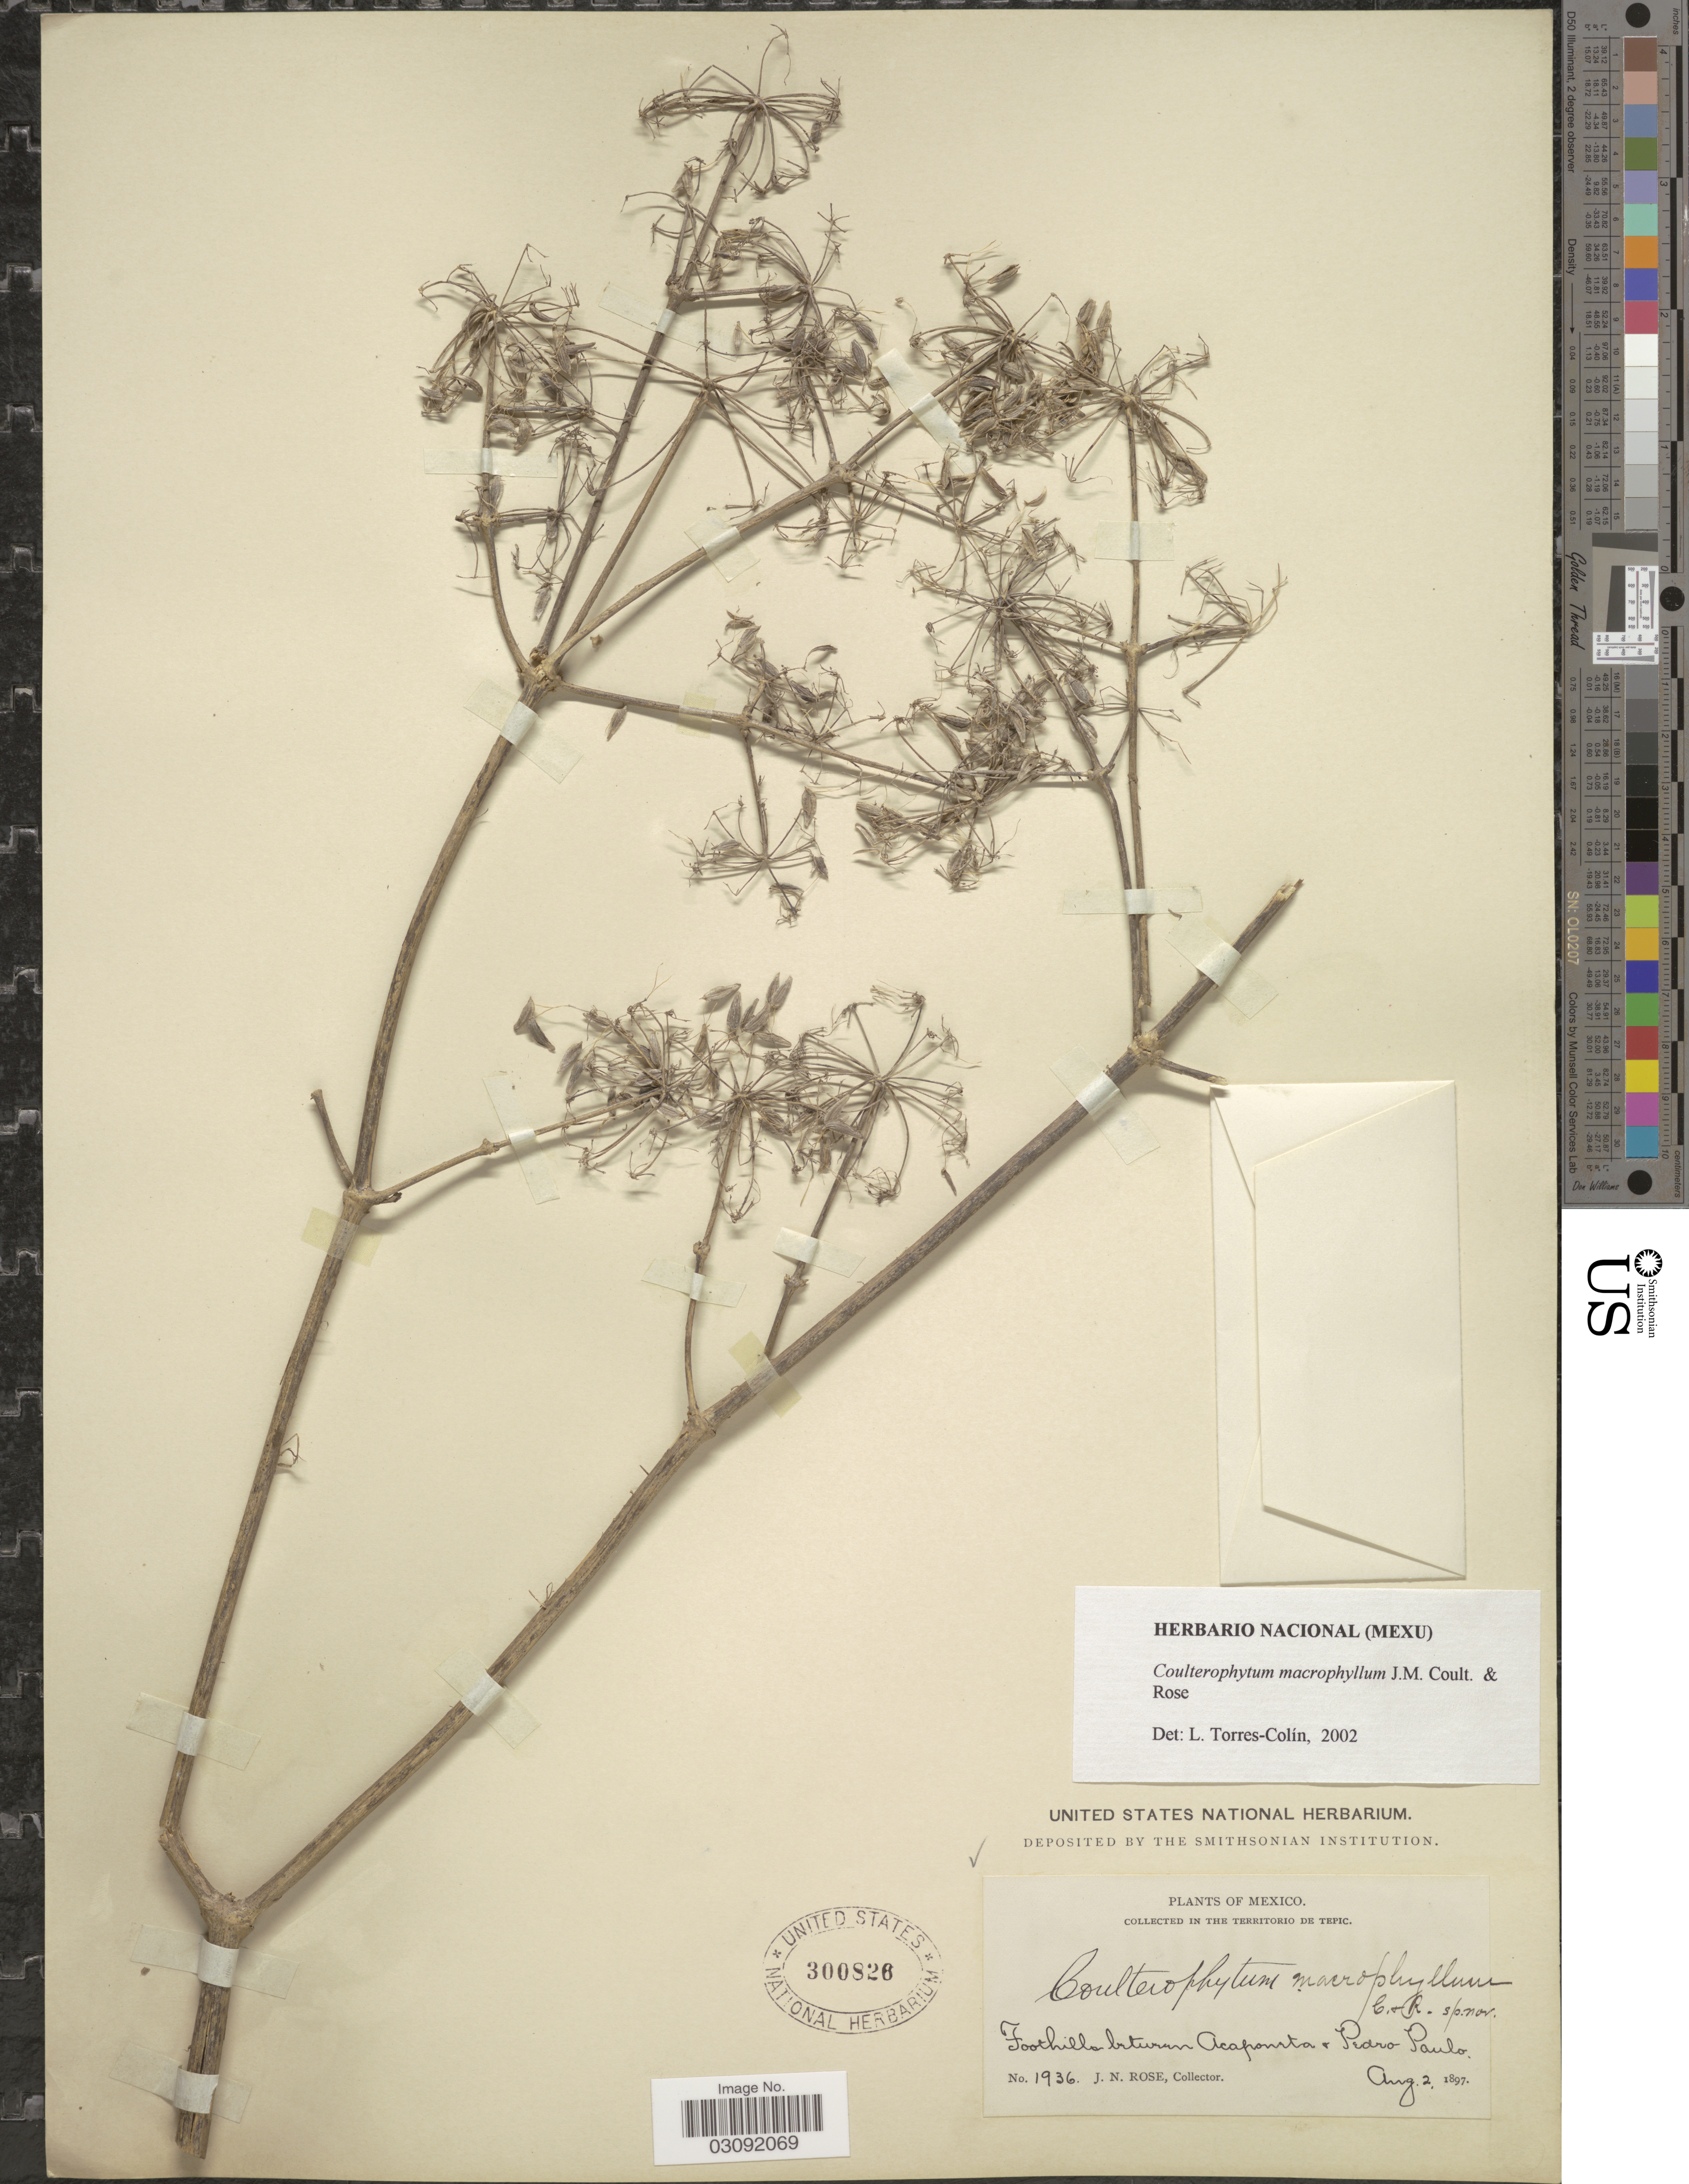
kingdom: Plantae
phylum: Tracheophyta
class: Magnoliopsida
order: Apiales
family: Apiaceae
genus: Coulterophytum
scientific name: Coulterophytum macrophyllum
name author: J.M. Coult. & Rose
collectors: J. N. Rose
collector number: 1936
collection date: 1897-08-02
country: Mexico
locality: In the territorio de Tepic. Foothills between Acaponeta & Pedro Paulo.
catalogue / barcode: US 300826